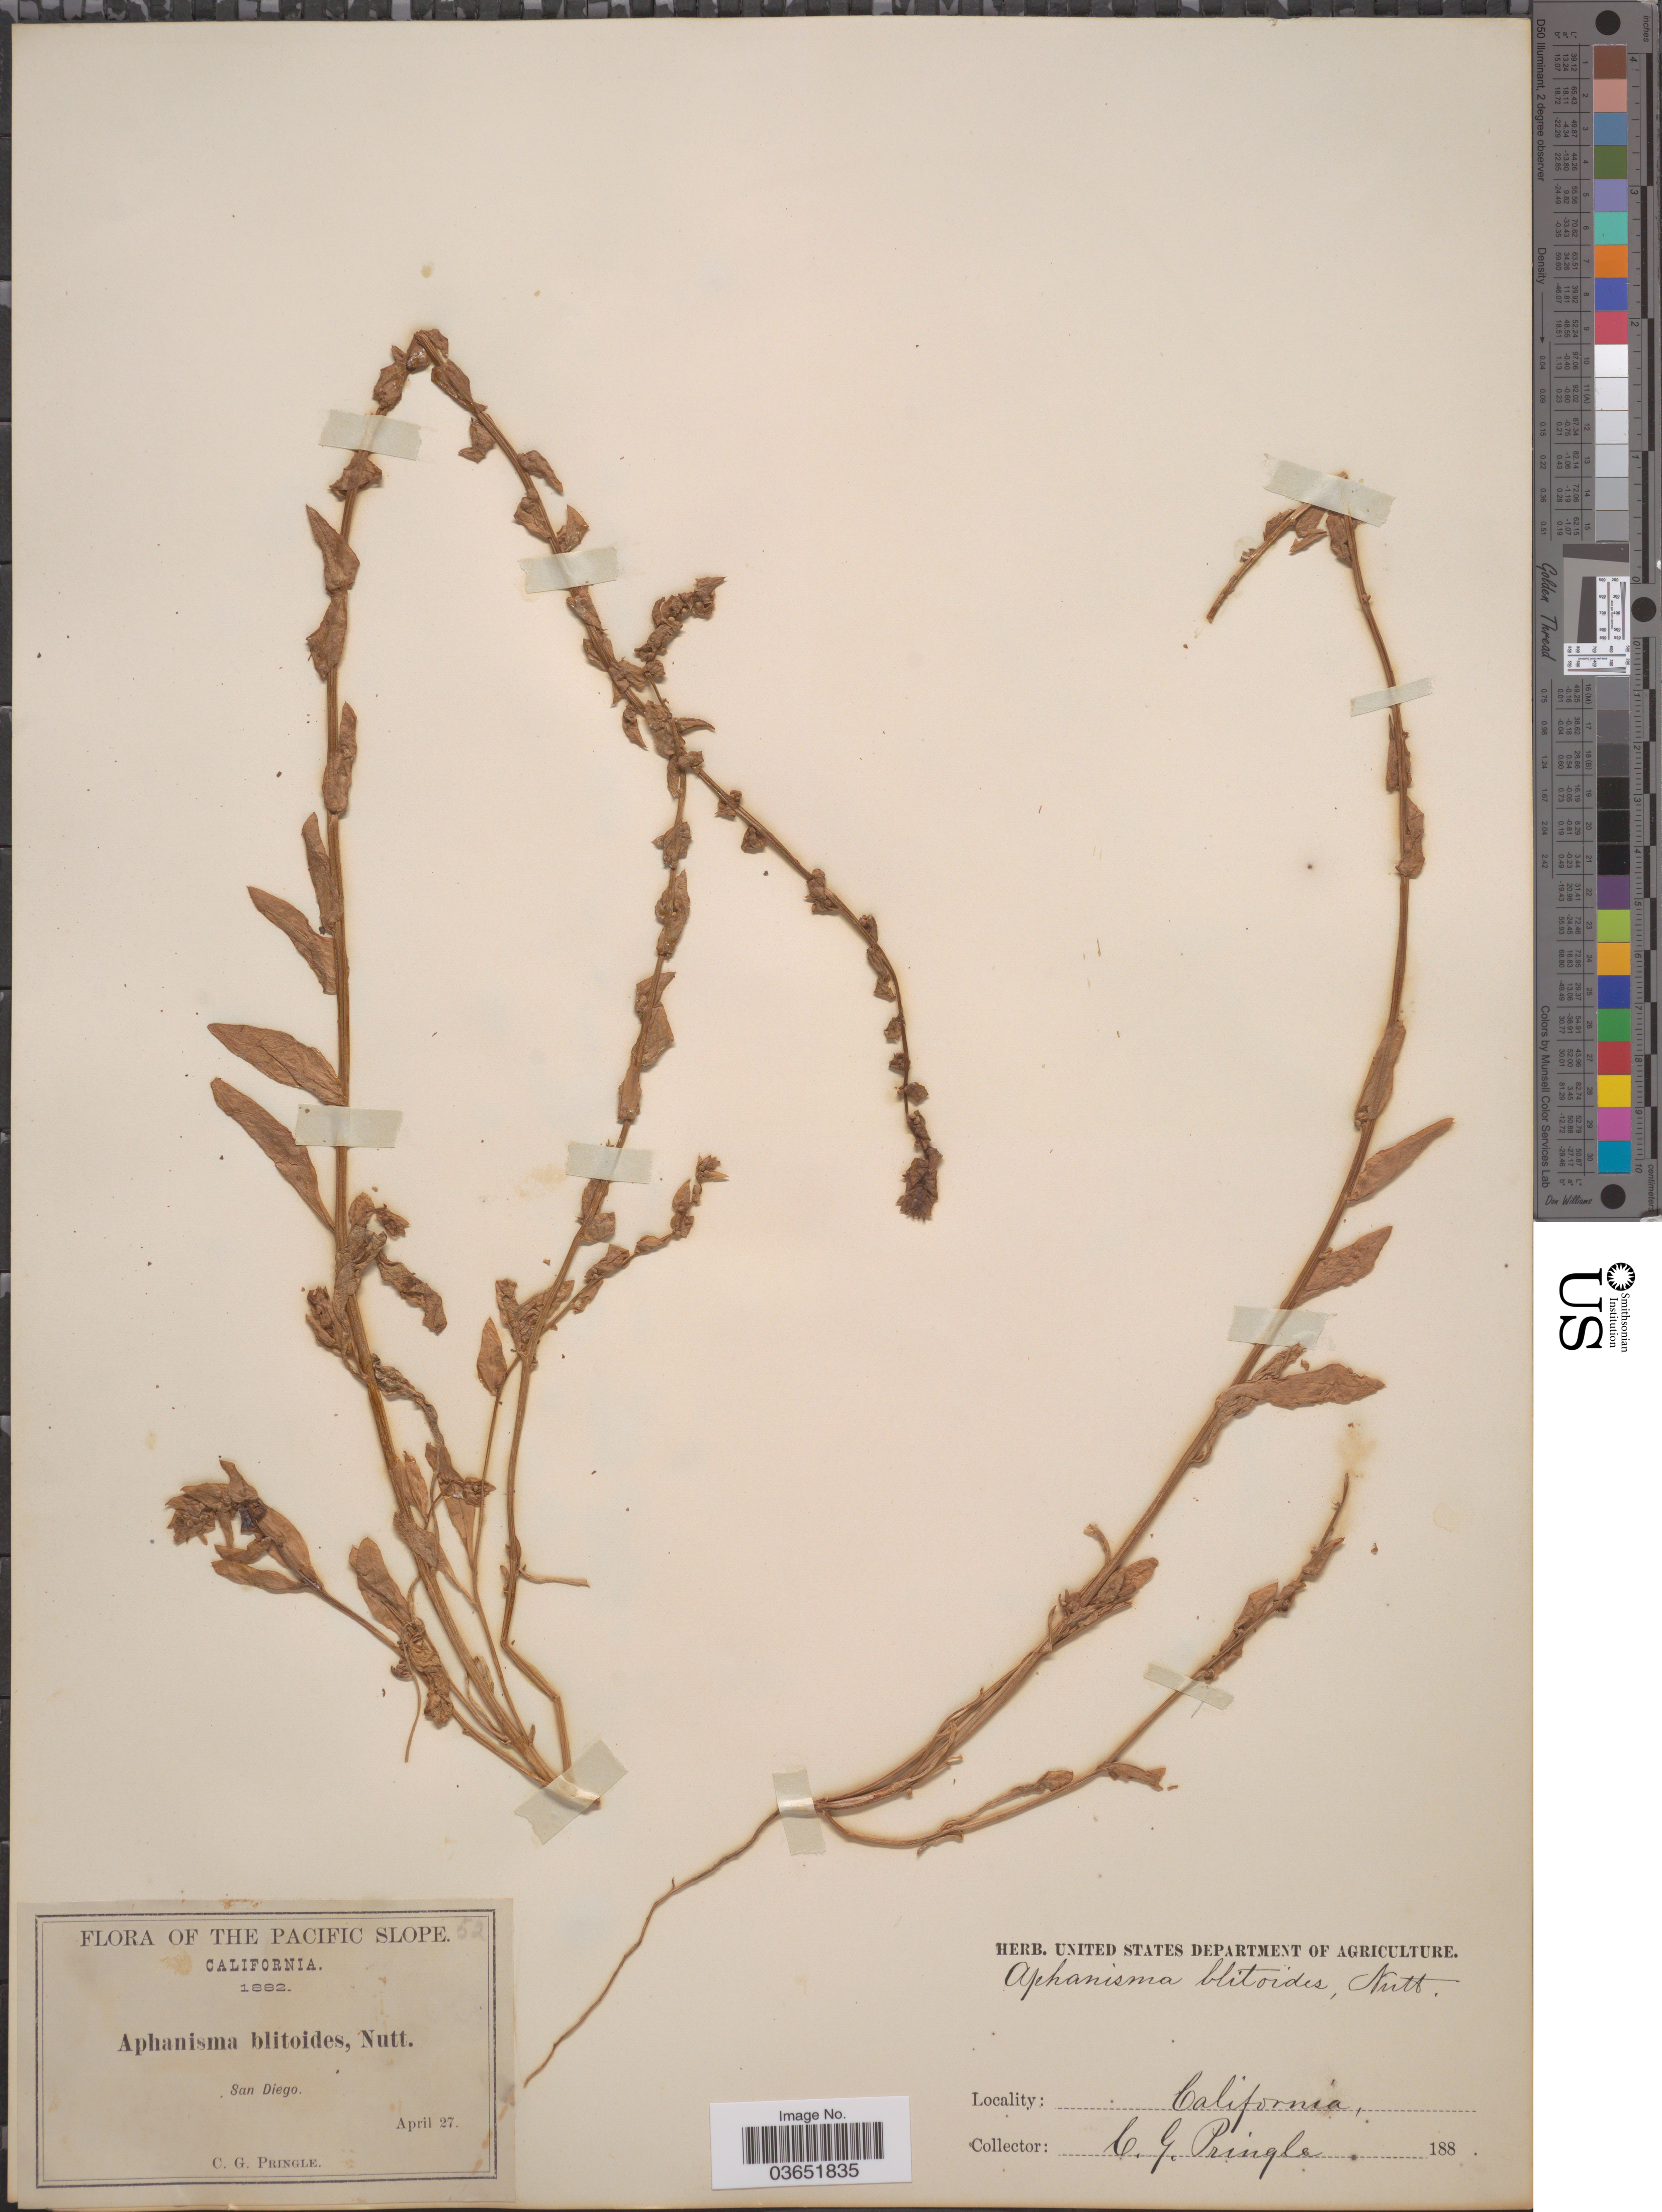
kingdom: Plantae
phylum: Tracheophyta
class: Magnoliopsida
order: Caryophyllales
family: Amaranthaceae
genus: Aphanisma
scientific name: Aphanisma blitoides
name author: Nutt. ex Moq.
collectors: C. G. Pringle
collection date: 1882-04-27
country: United States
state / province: California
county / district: San Diego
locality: The Pacific Slope. San Diego.